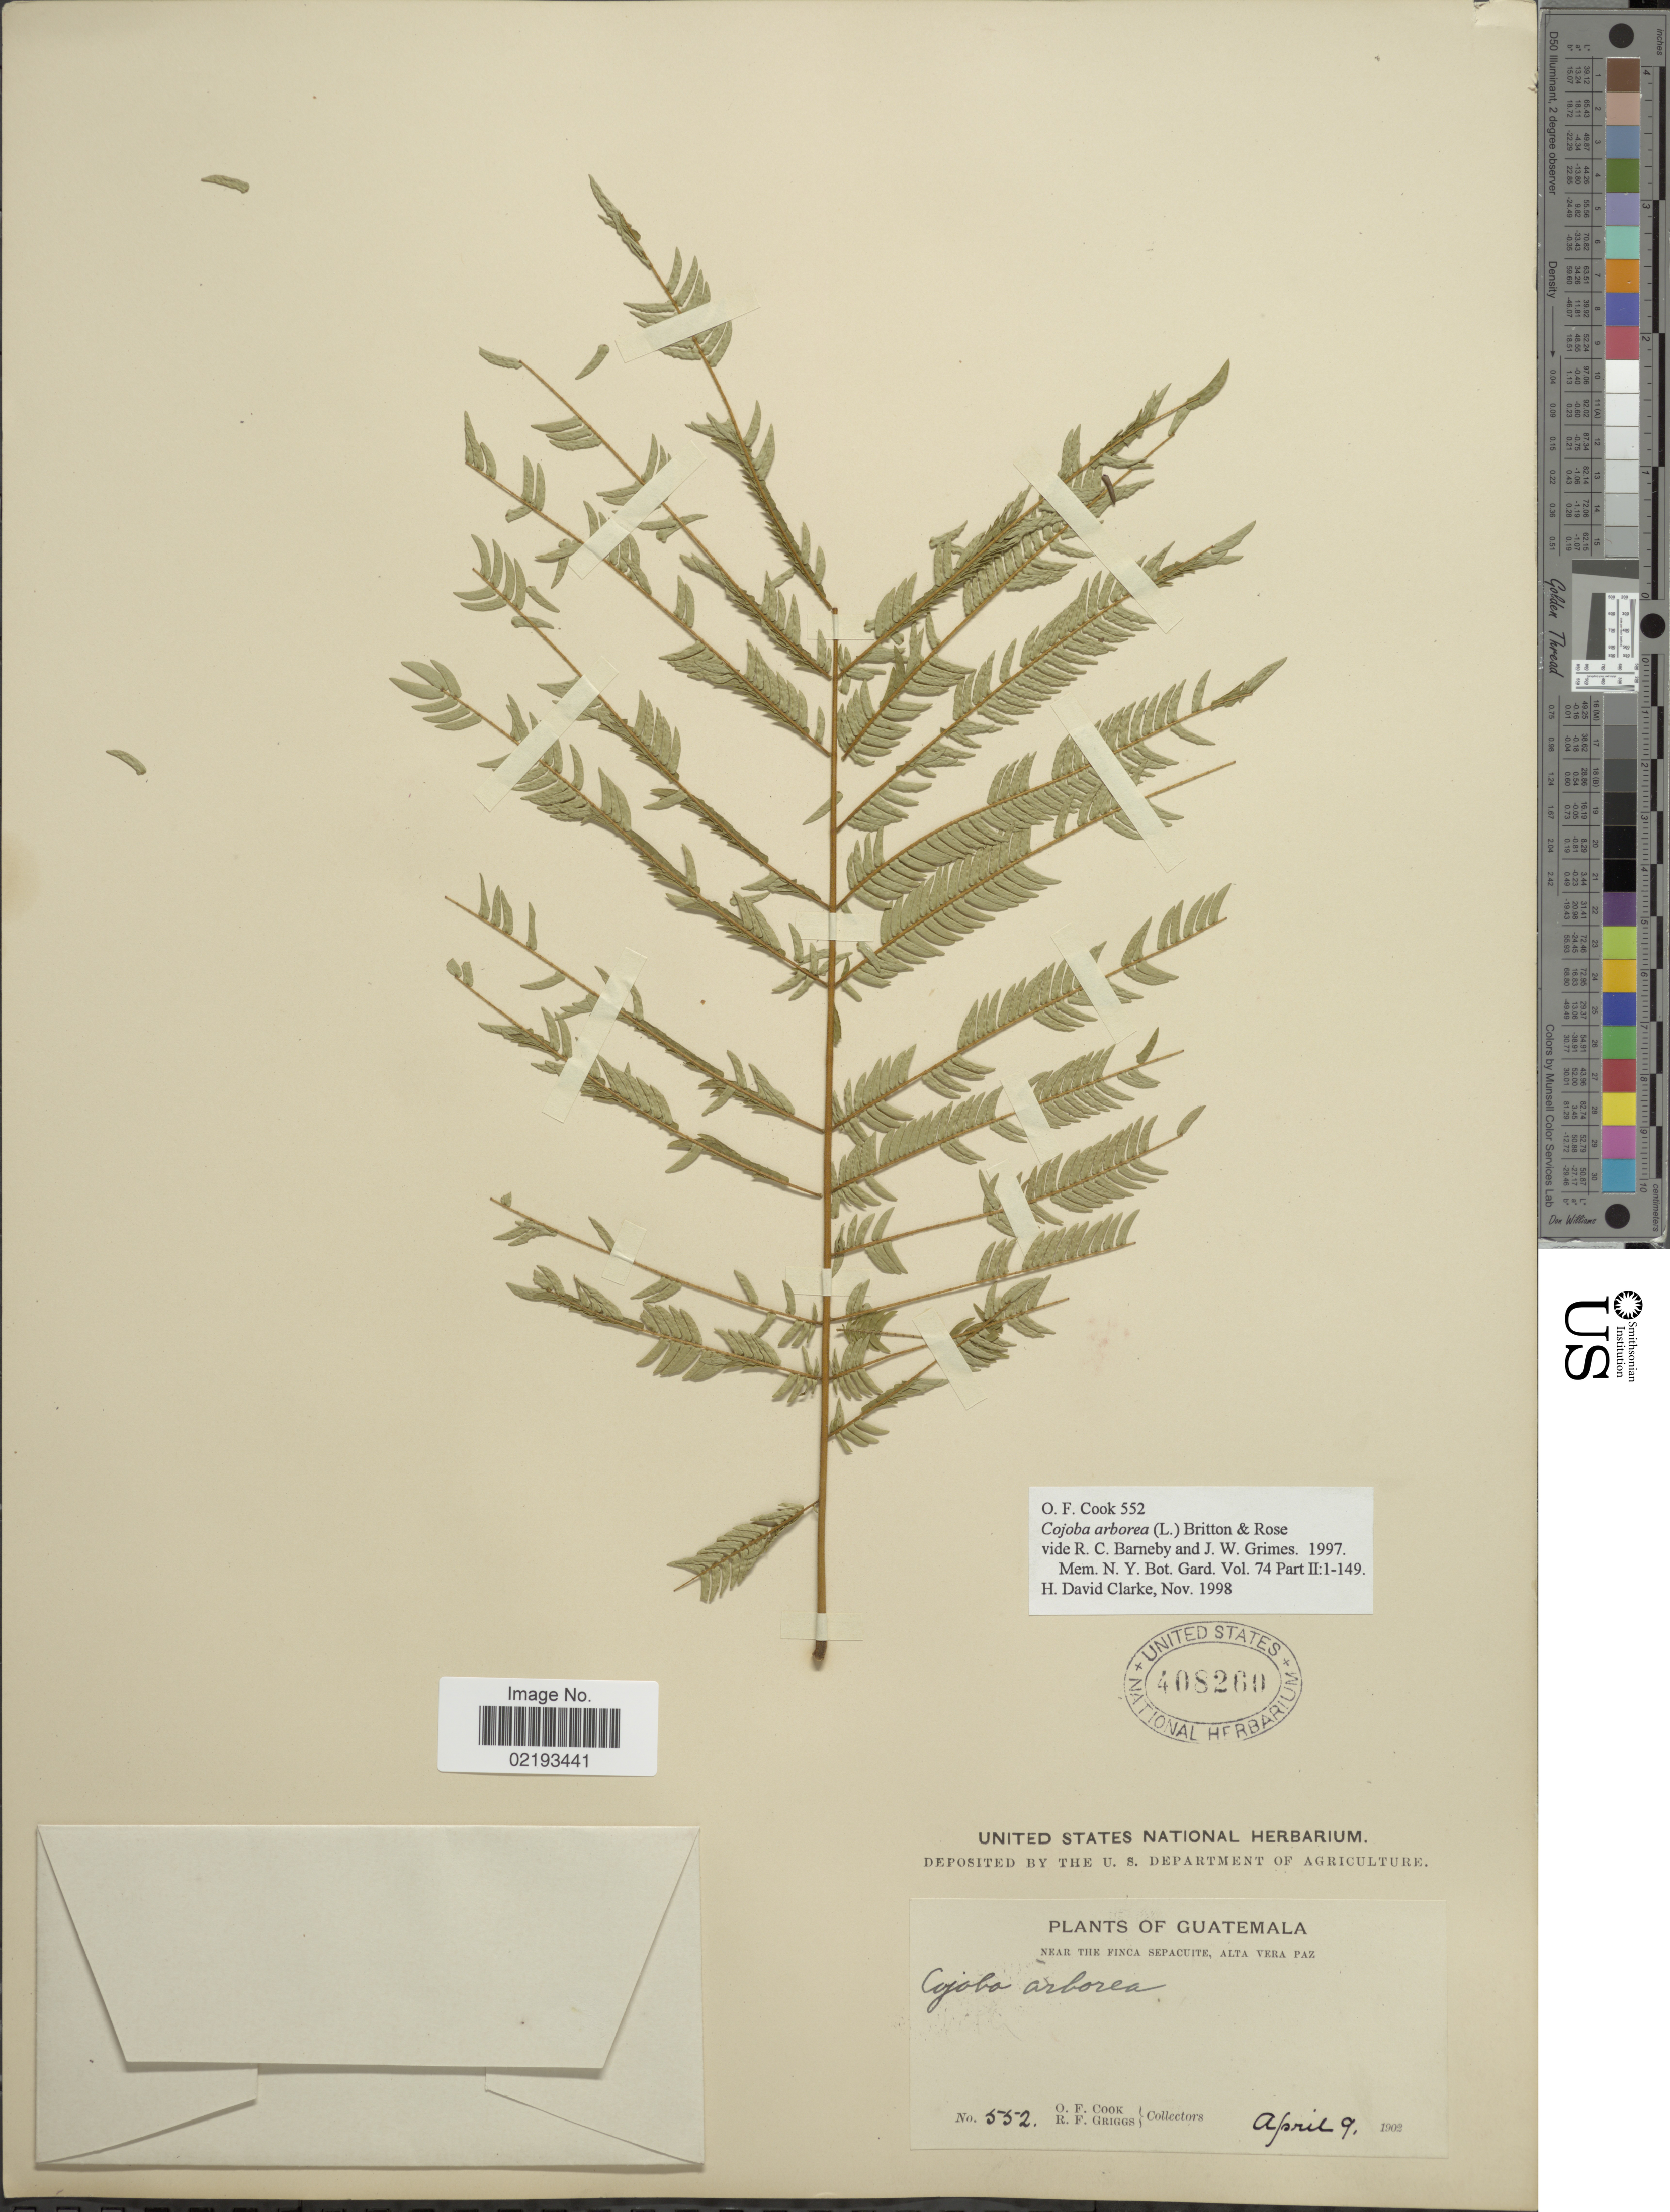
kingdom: Plantae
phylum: Tracheophyta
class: Magnoliopsida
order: Fabales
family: Fabaceae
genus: Cojoba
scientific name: Cojoba arborea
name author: (L.) Britton & Rose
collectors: O. F. Cook & R. F. Griggs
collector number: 552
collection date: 1902-04-09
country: Guatemala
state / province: Alta Verapaz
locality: Near the Finca Sepacuite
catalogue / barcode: US 408260